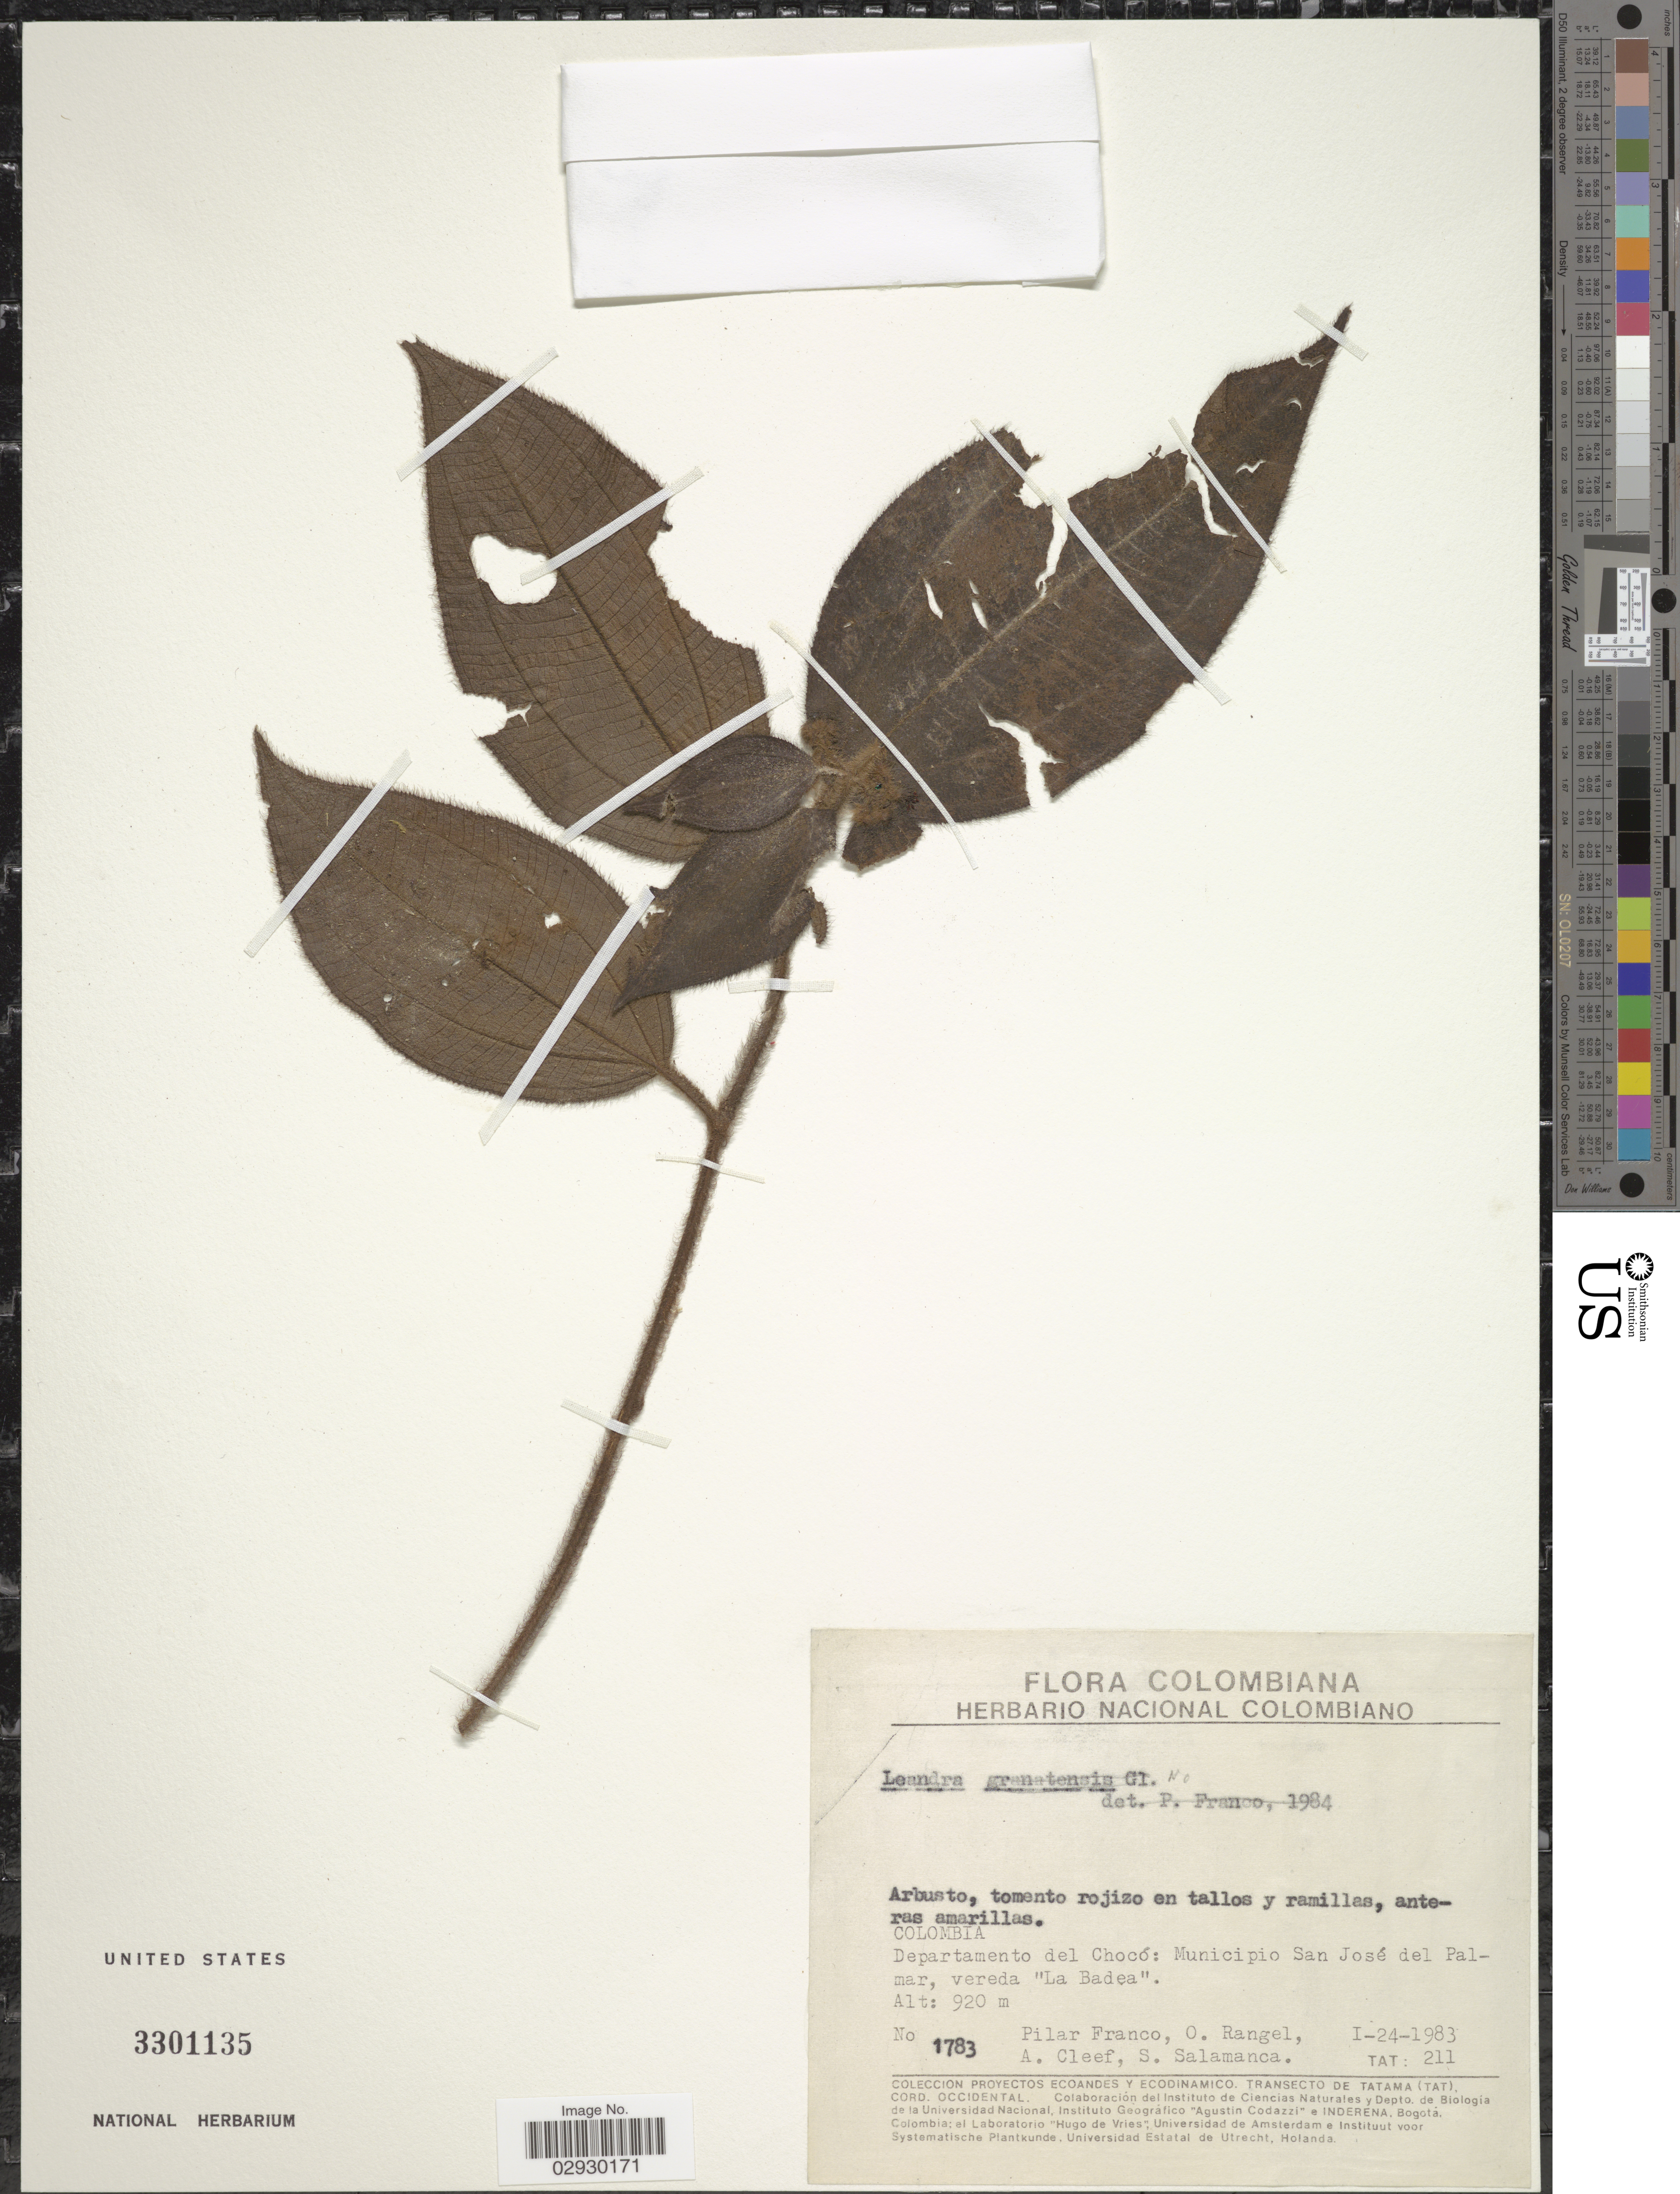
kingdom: Plantae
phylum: Tracheophyta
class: Magnoliopsida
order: Myrtales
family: Melastomataceae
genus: Leandra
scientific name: Leandra sp.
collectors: P. Franco Roselli, O. Rangel, A. M. Cleef & S. Salamanca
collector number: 1783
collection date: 1983-01-24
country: Colombia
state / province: Chocó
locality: Departamento del Chocó: Municipio San José del Palmar, vereda "La Badea".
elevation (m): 920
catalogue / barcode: US 3301135